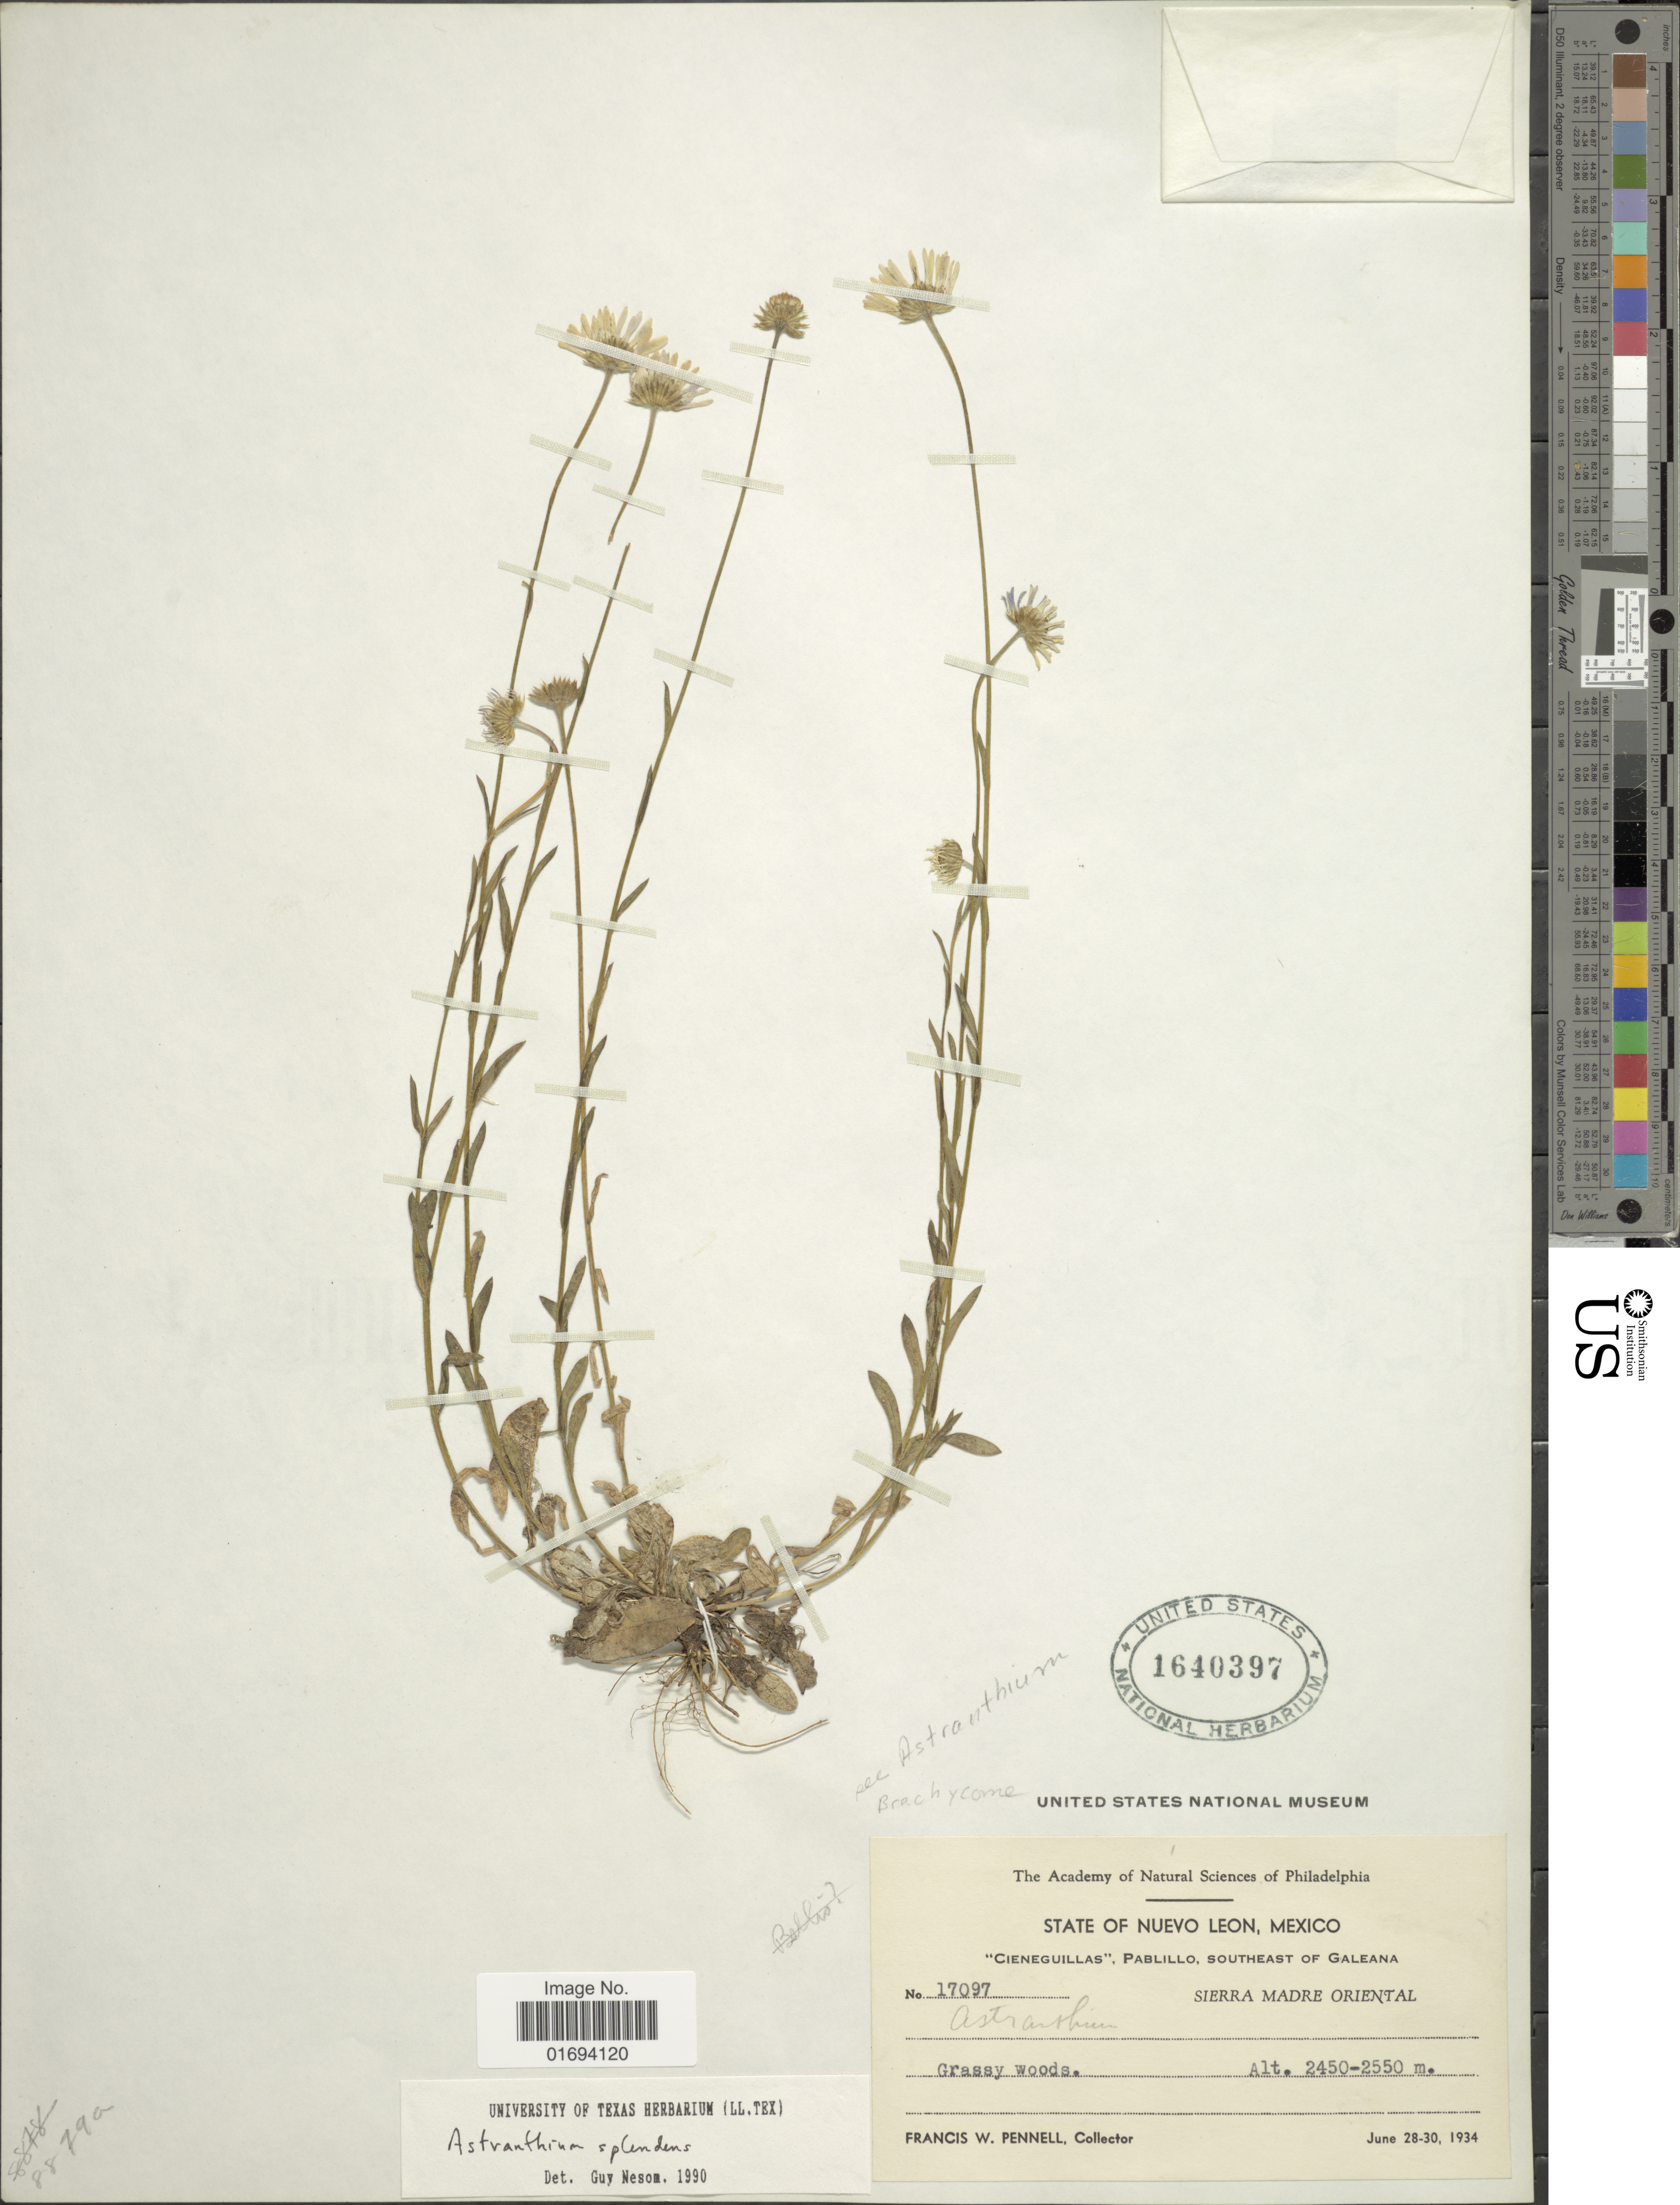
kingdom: Plantae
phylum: Tracheophyta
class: Magnoliopsida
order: Asterales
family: Asteraceae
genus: Astranthium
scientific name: Astranthium splendens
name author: de Jong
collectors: F. W. Pennell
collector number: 17097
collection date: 1934-06-28/1934-06-30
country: Mexico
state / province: Nuevo León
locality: Cieneguillas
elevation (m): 2450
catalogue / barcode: US 1640397